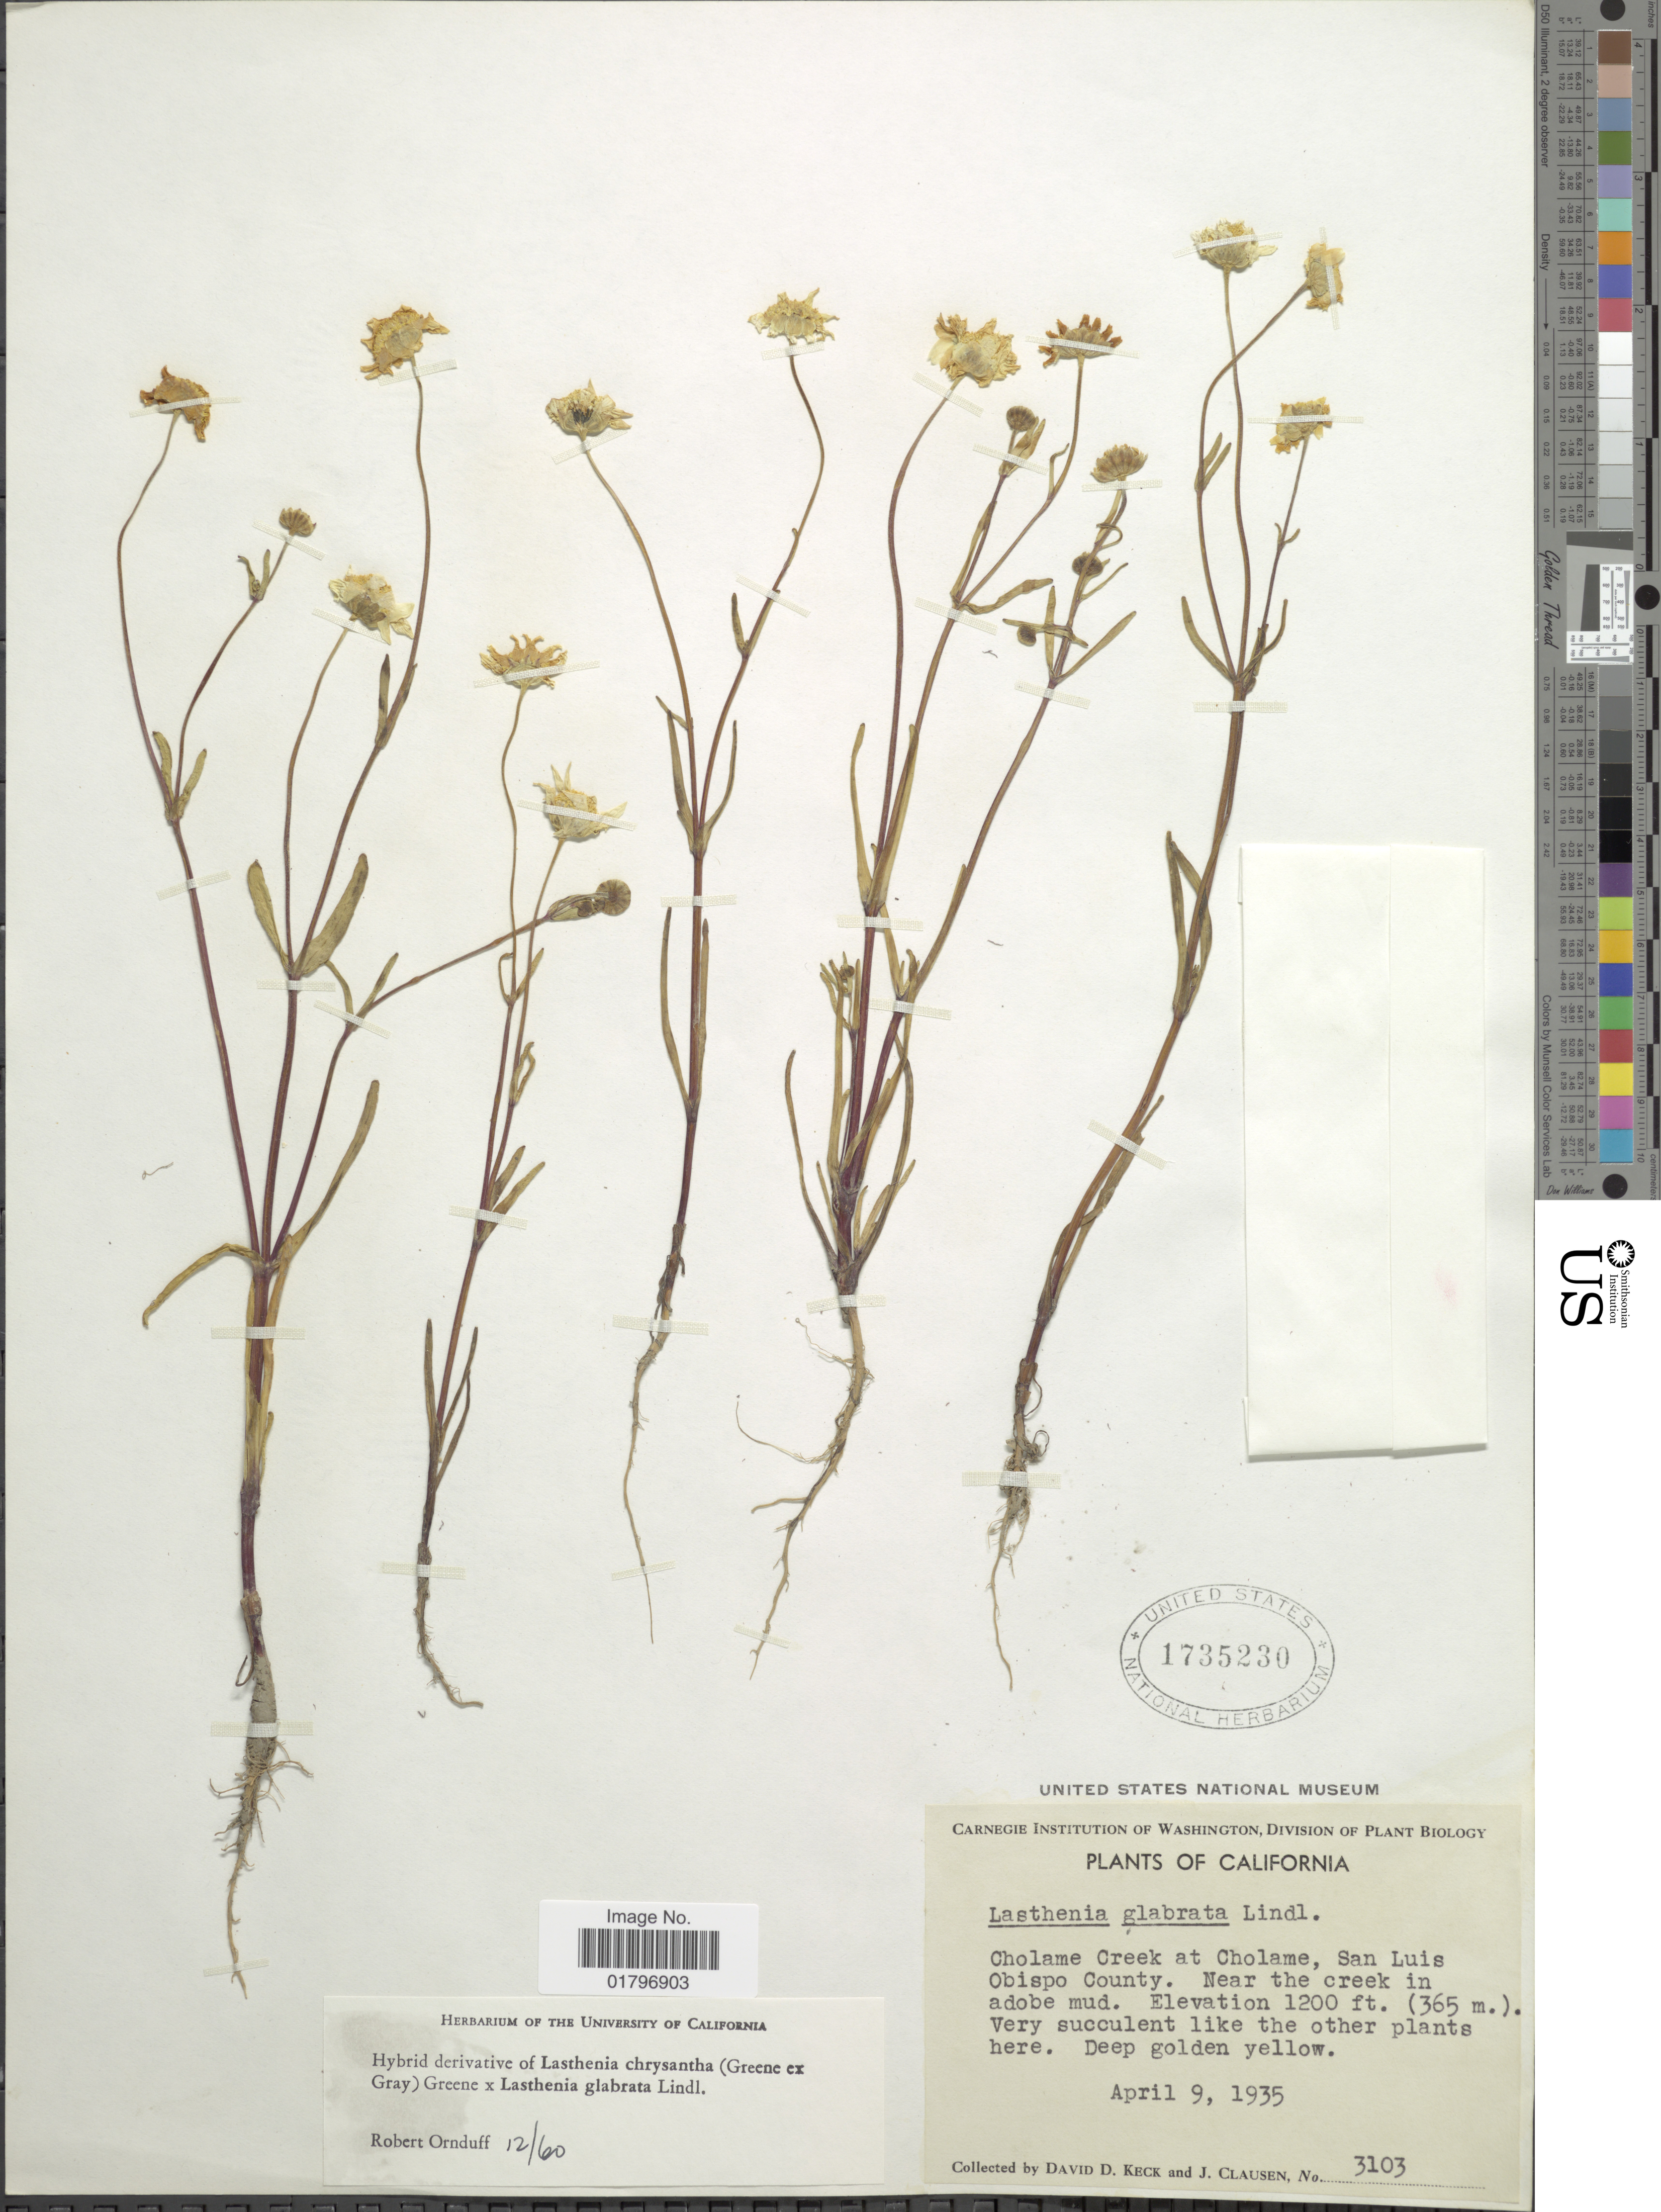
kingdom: Plantae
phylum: Tracheophyta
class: Magnoliopsida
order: Asterales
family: Asteraceae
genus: Lasthenia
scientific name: Lasthenia chrysantha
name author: (Greene ex A. Gray) Greene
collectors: D. D. Keck & J. Clausen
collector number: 3103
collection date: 1935-04-09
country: United States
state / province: California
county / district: San Luis Obispo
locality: Cholame Creek at Cholame, San Luis Obispo County. Near the creek in adobe mud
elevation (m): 366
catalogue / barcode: US 1735230